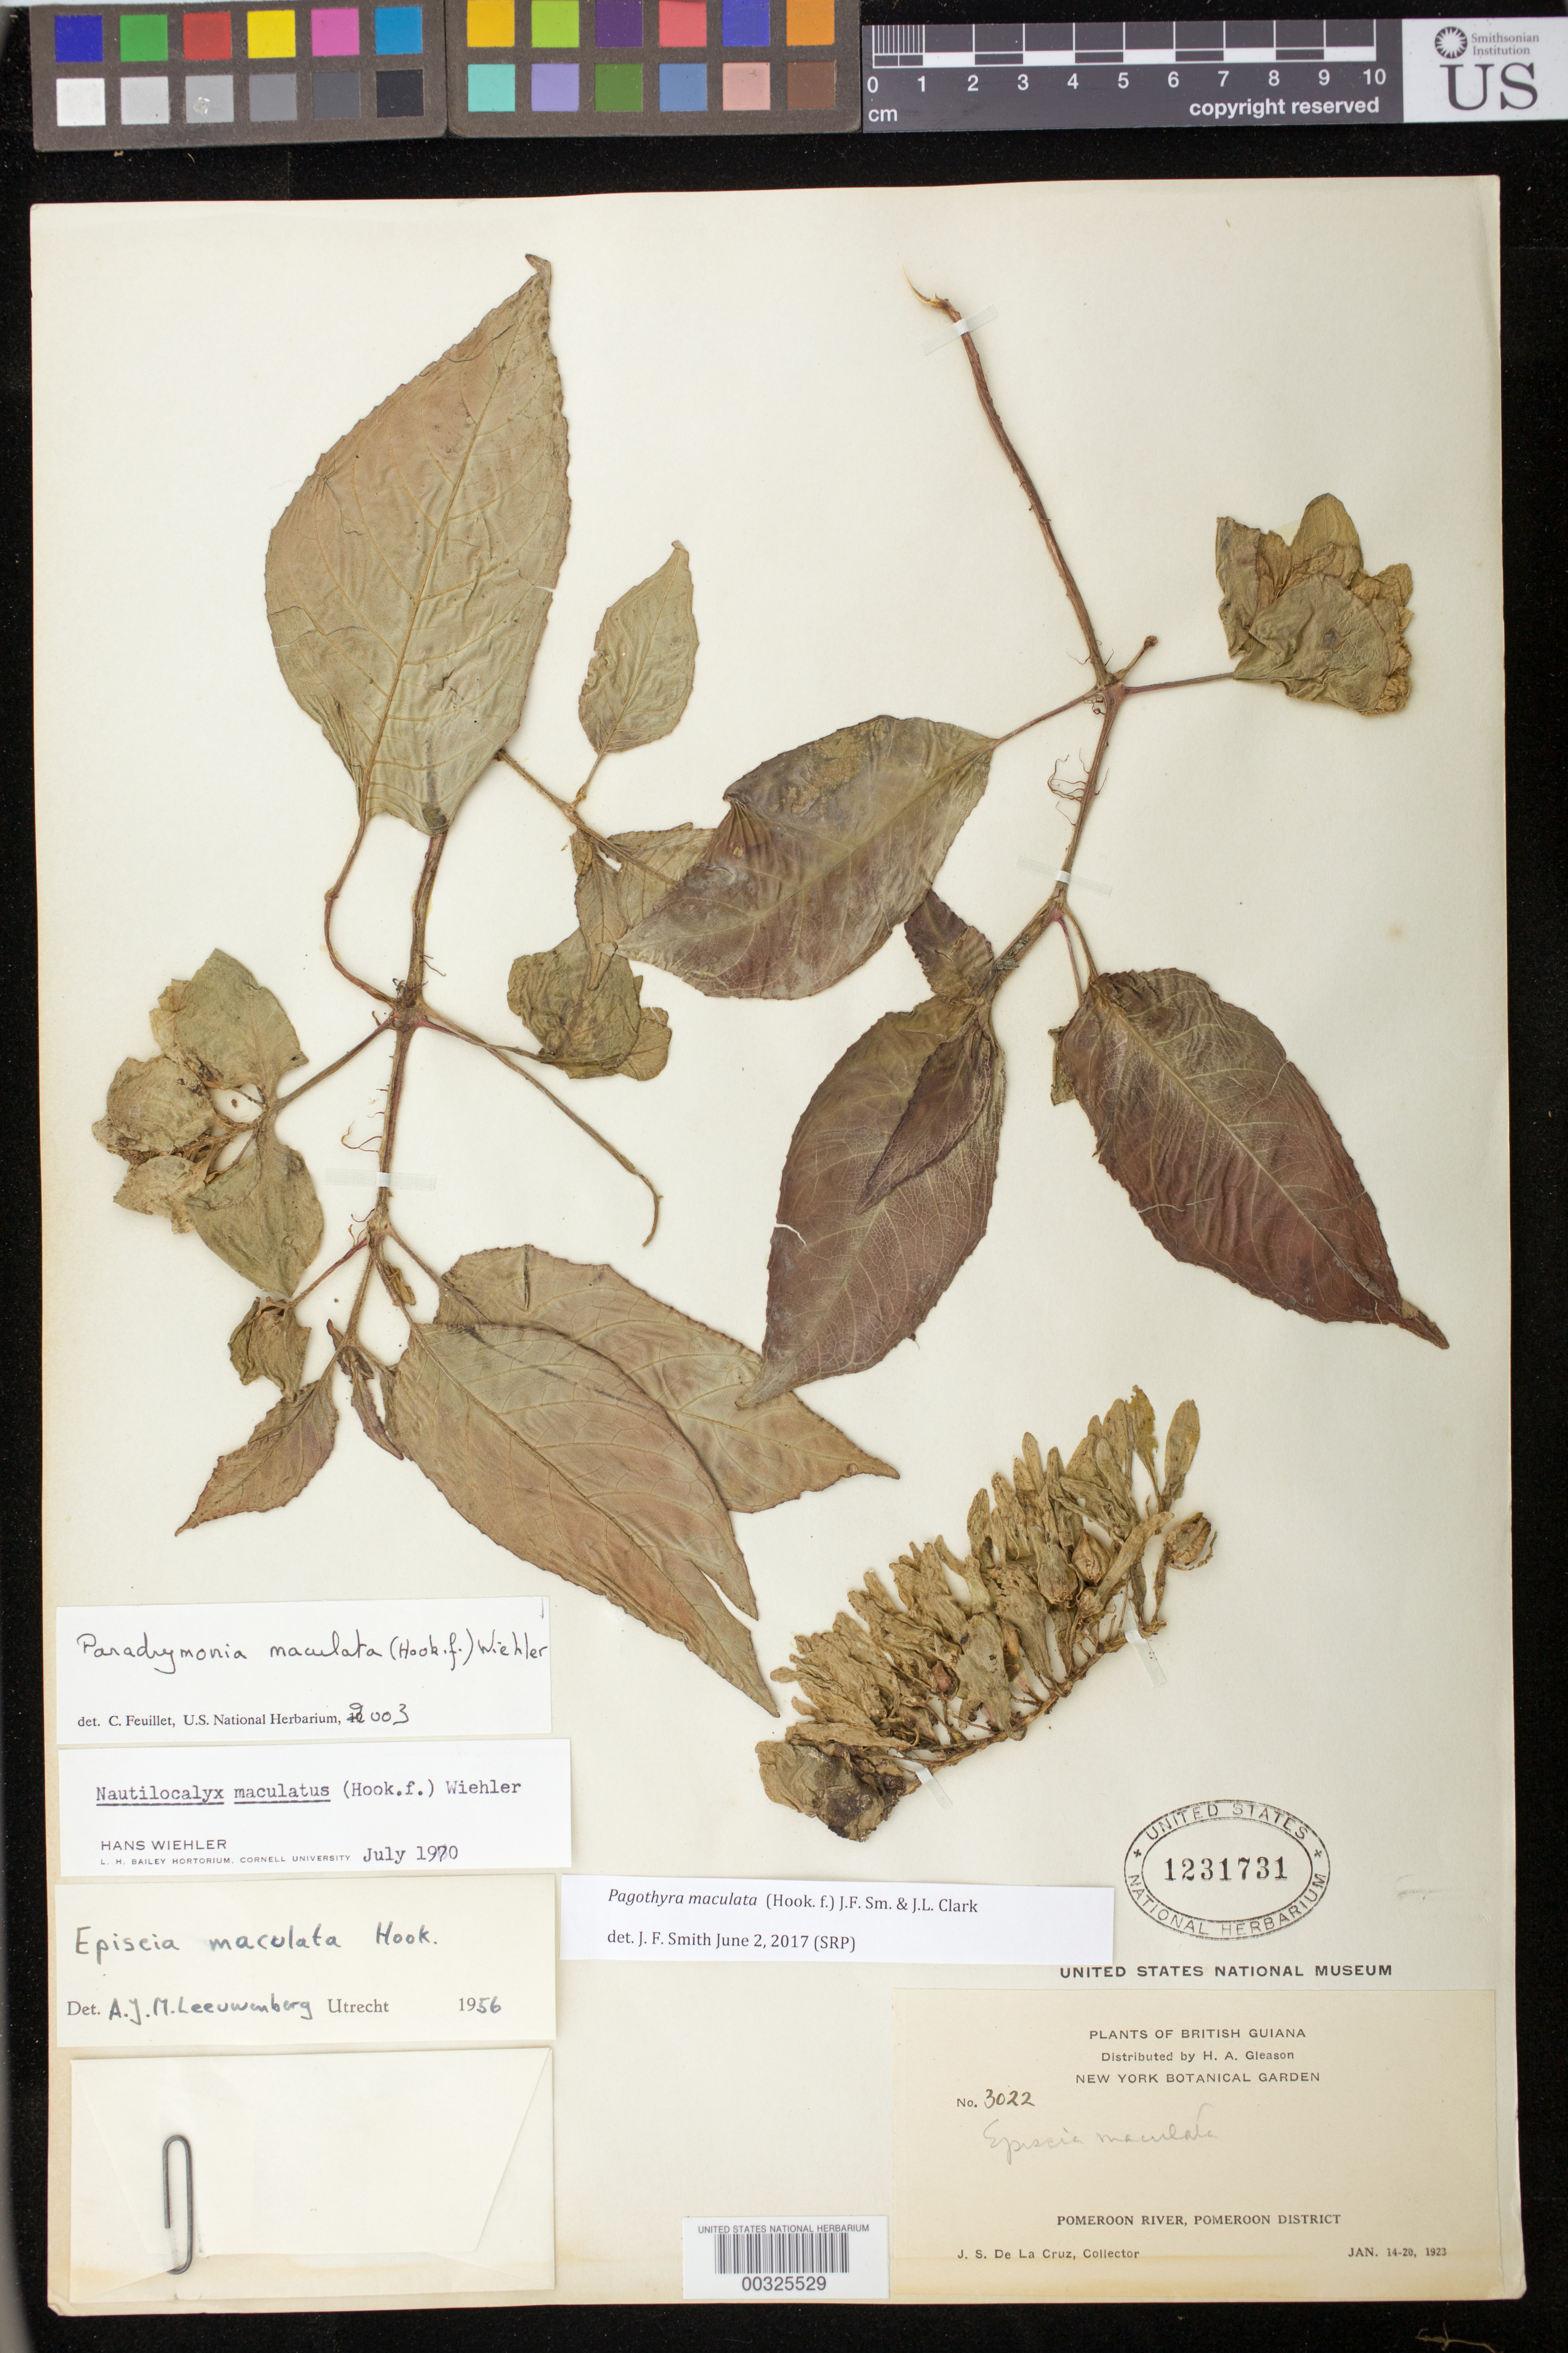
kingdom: Plantae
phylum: Tracheophyta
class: Magnoliopsida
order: Lamiales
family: Gesneriaceae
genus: Pagothyra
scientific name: Pagothyra maculata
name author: (Hook. f.) J.F. Sm. & J.L. Clark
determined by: Smith, J. F.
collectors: J. S. de la Cruz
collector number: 3022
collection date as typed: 14-20 Jan 1923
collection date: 1923-01-14/1923-01-20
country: Guyana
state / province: Pomeroon-Supenaam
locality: Pomeroon River, Pomeroon District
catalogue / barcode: US 1231731